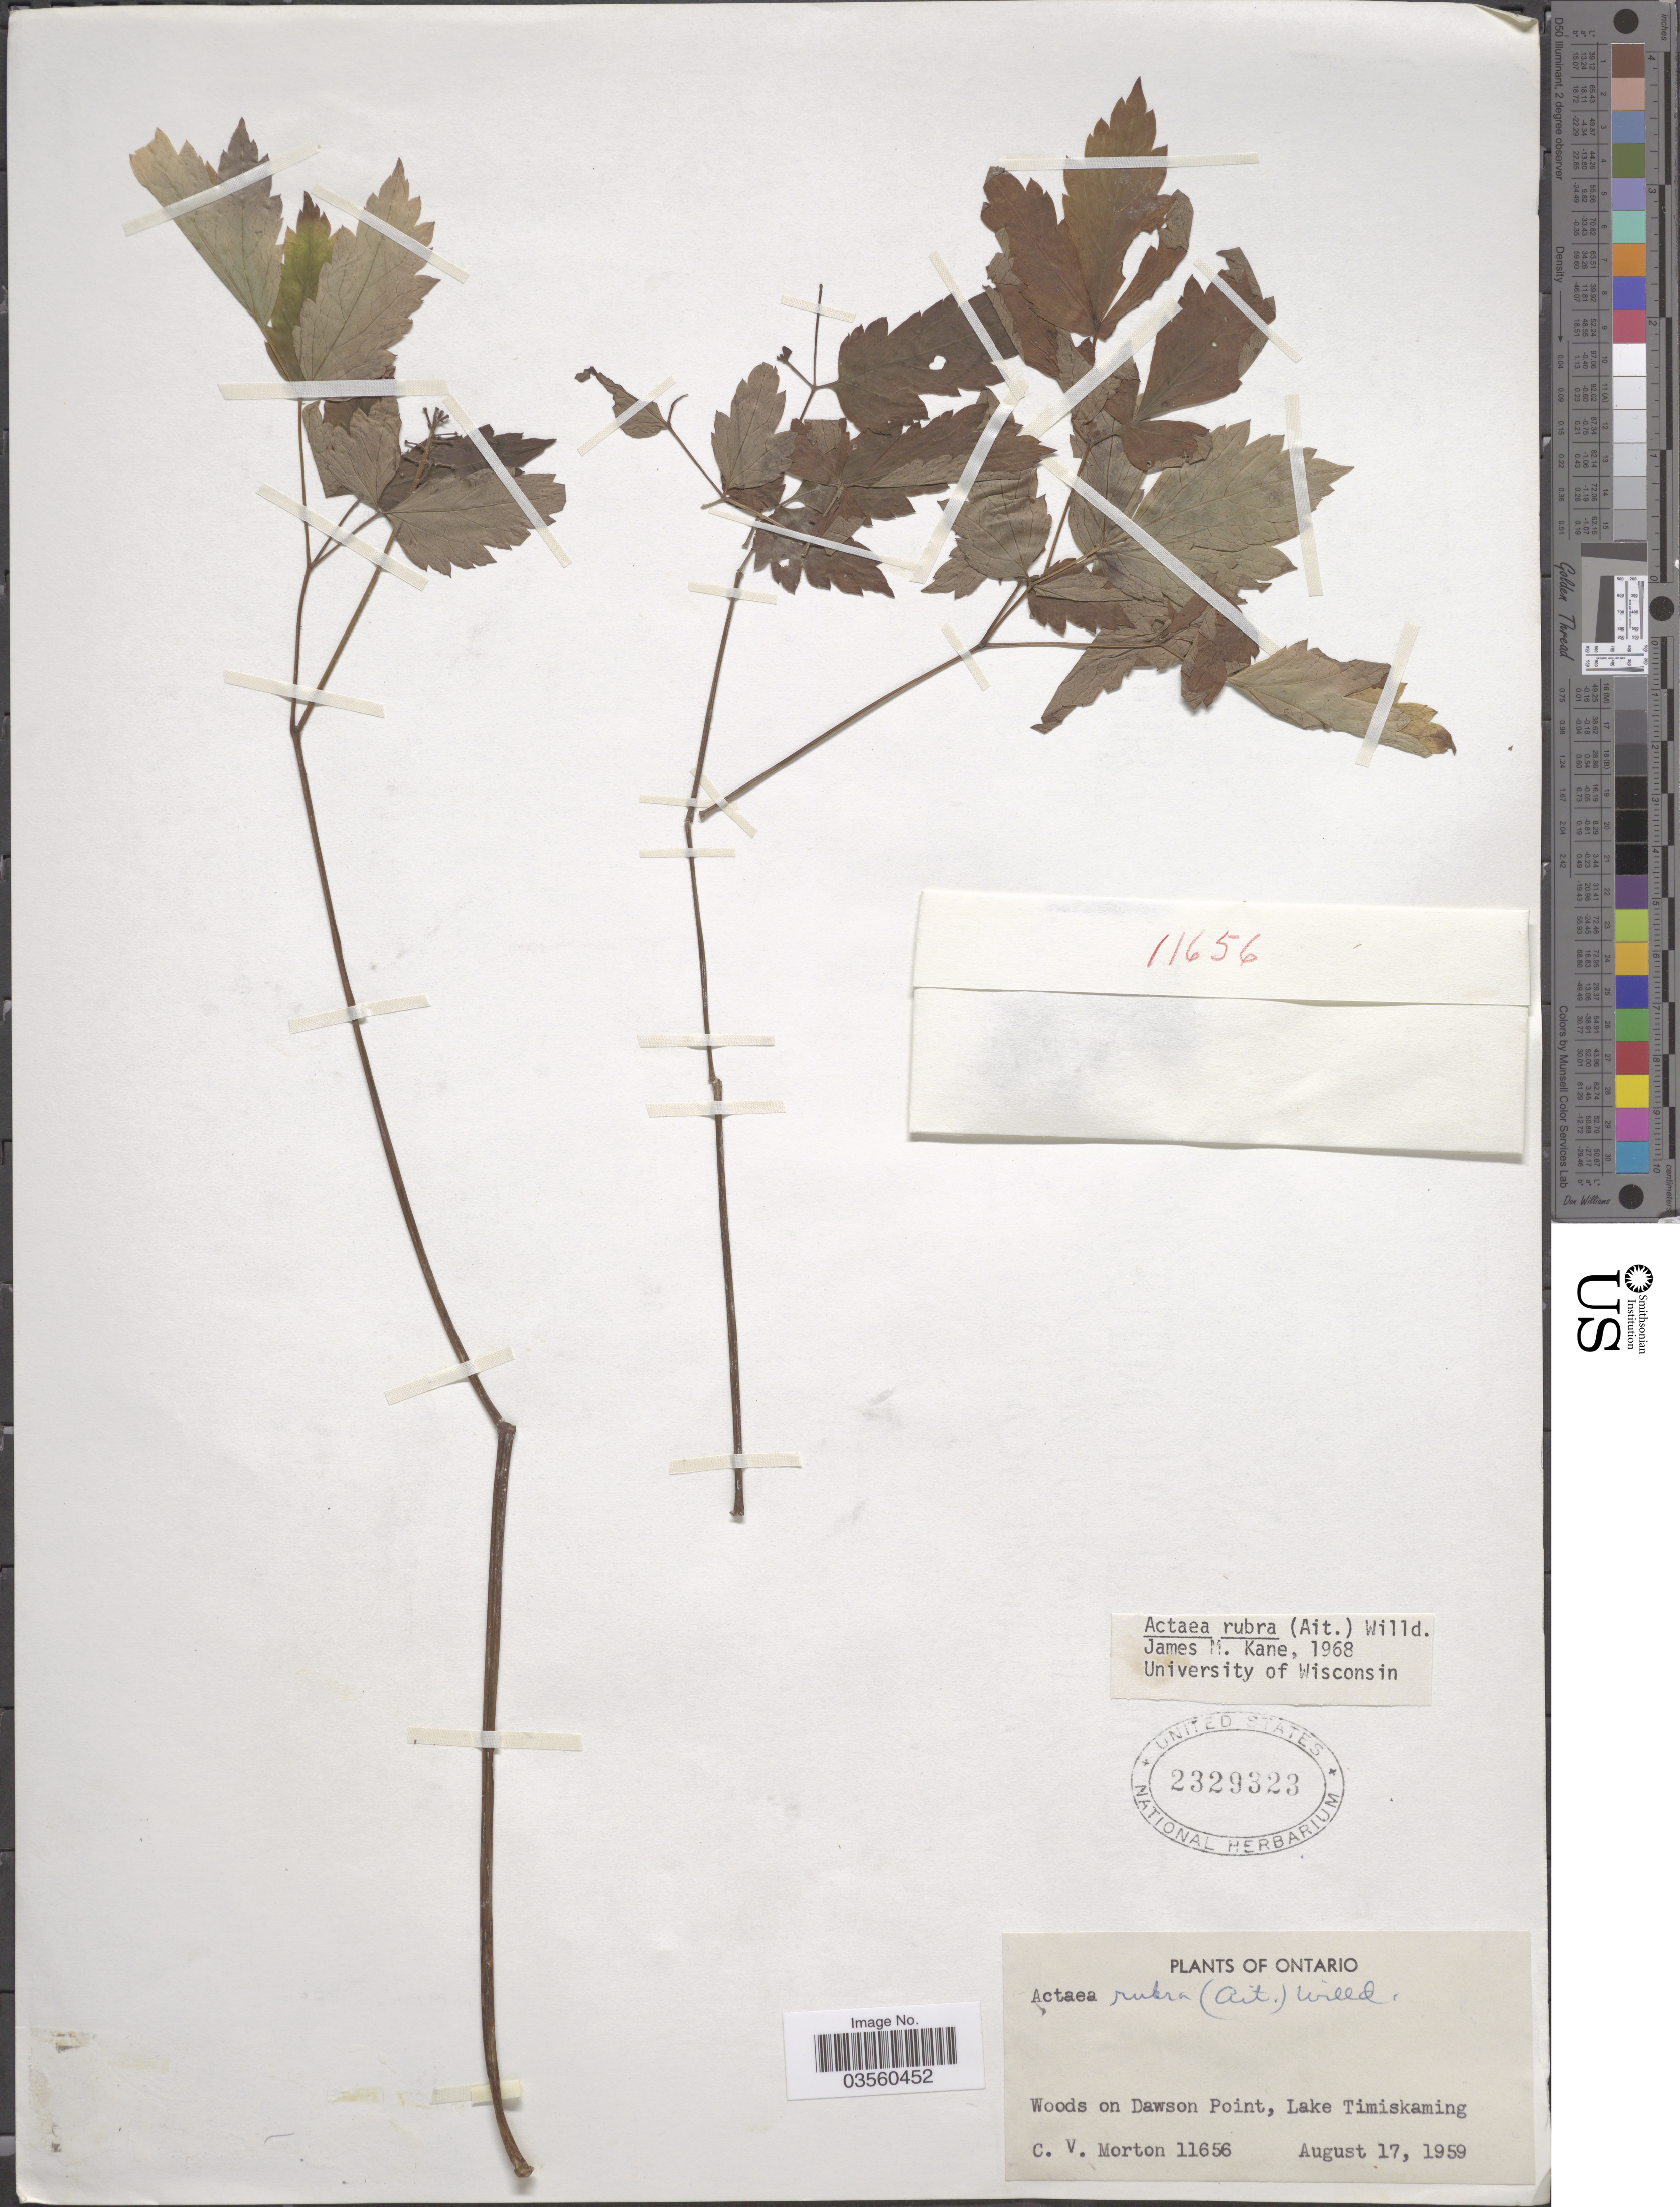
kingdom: Plantae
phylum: Tracheophyta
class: Magnoliopsida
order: Ranunculales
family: Ranunculaceae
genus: Actaea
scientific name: Actaea rubra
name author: (Aiton) Willd.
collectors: C. V. Morton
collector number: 11656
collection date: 1959-08-17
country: Canada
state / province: Ontario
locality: Woods on Dawson Point, Lake Timiskaming.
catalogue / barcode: US 2329323